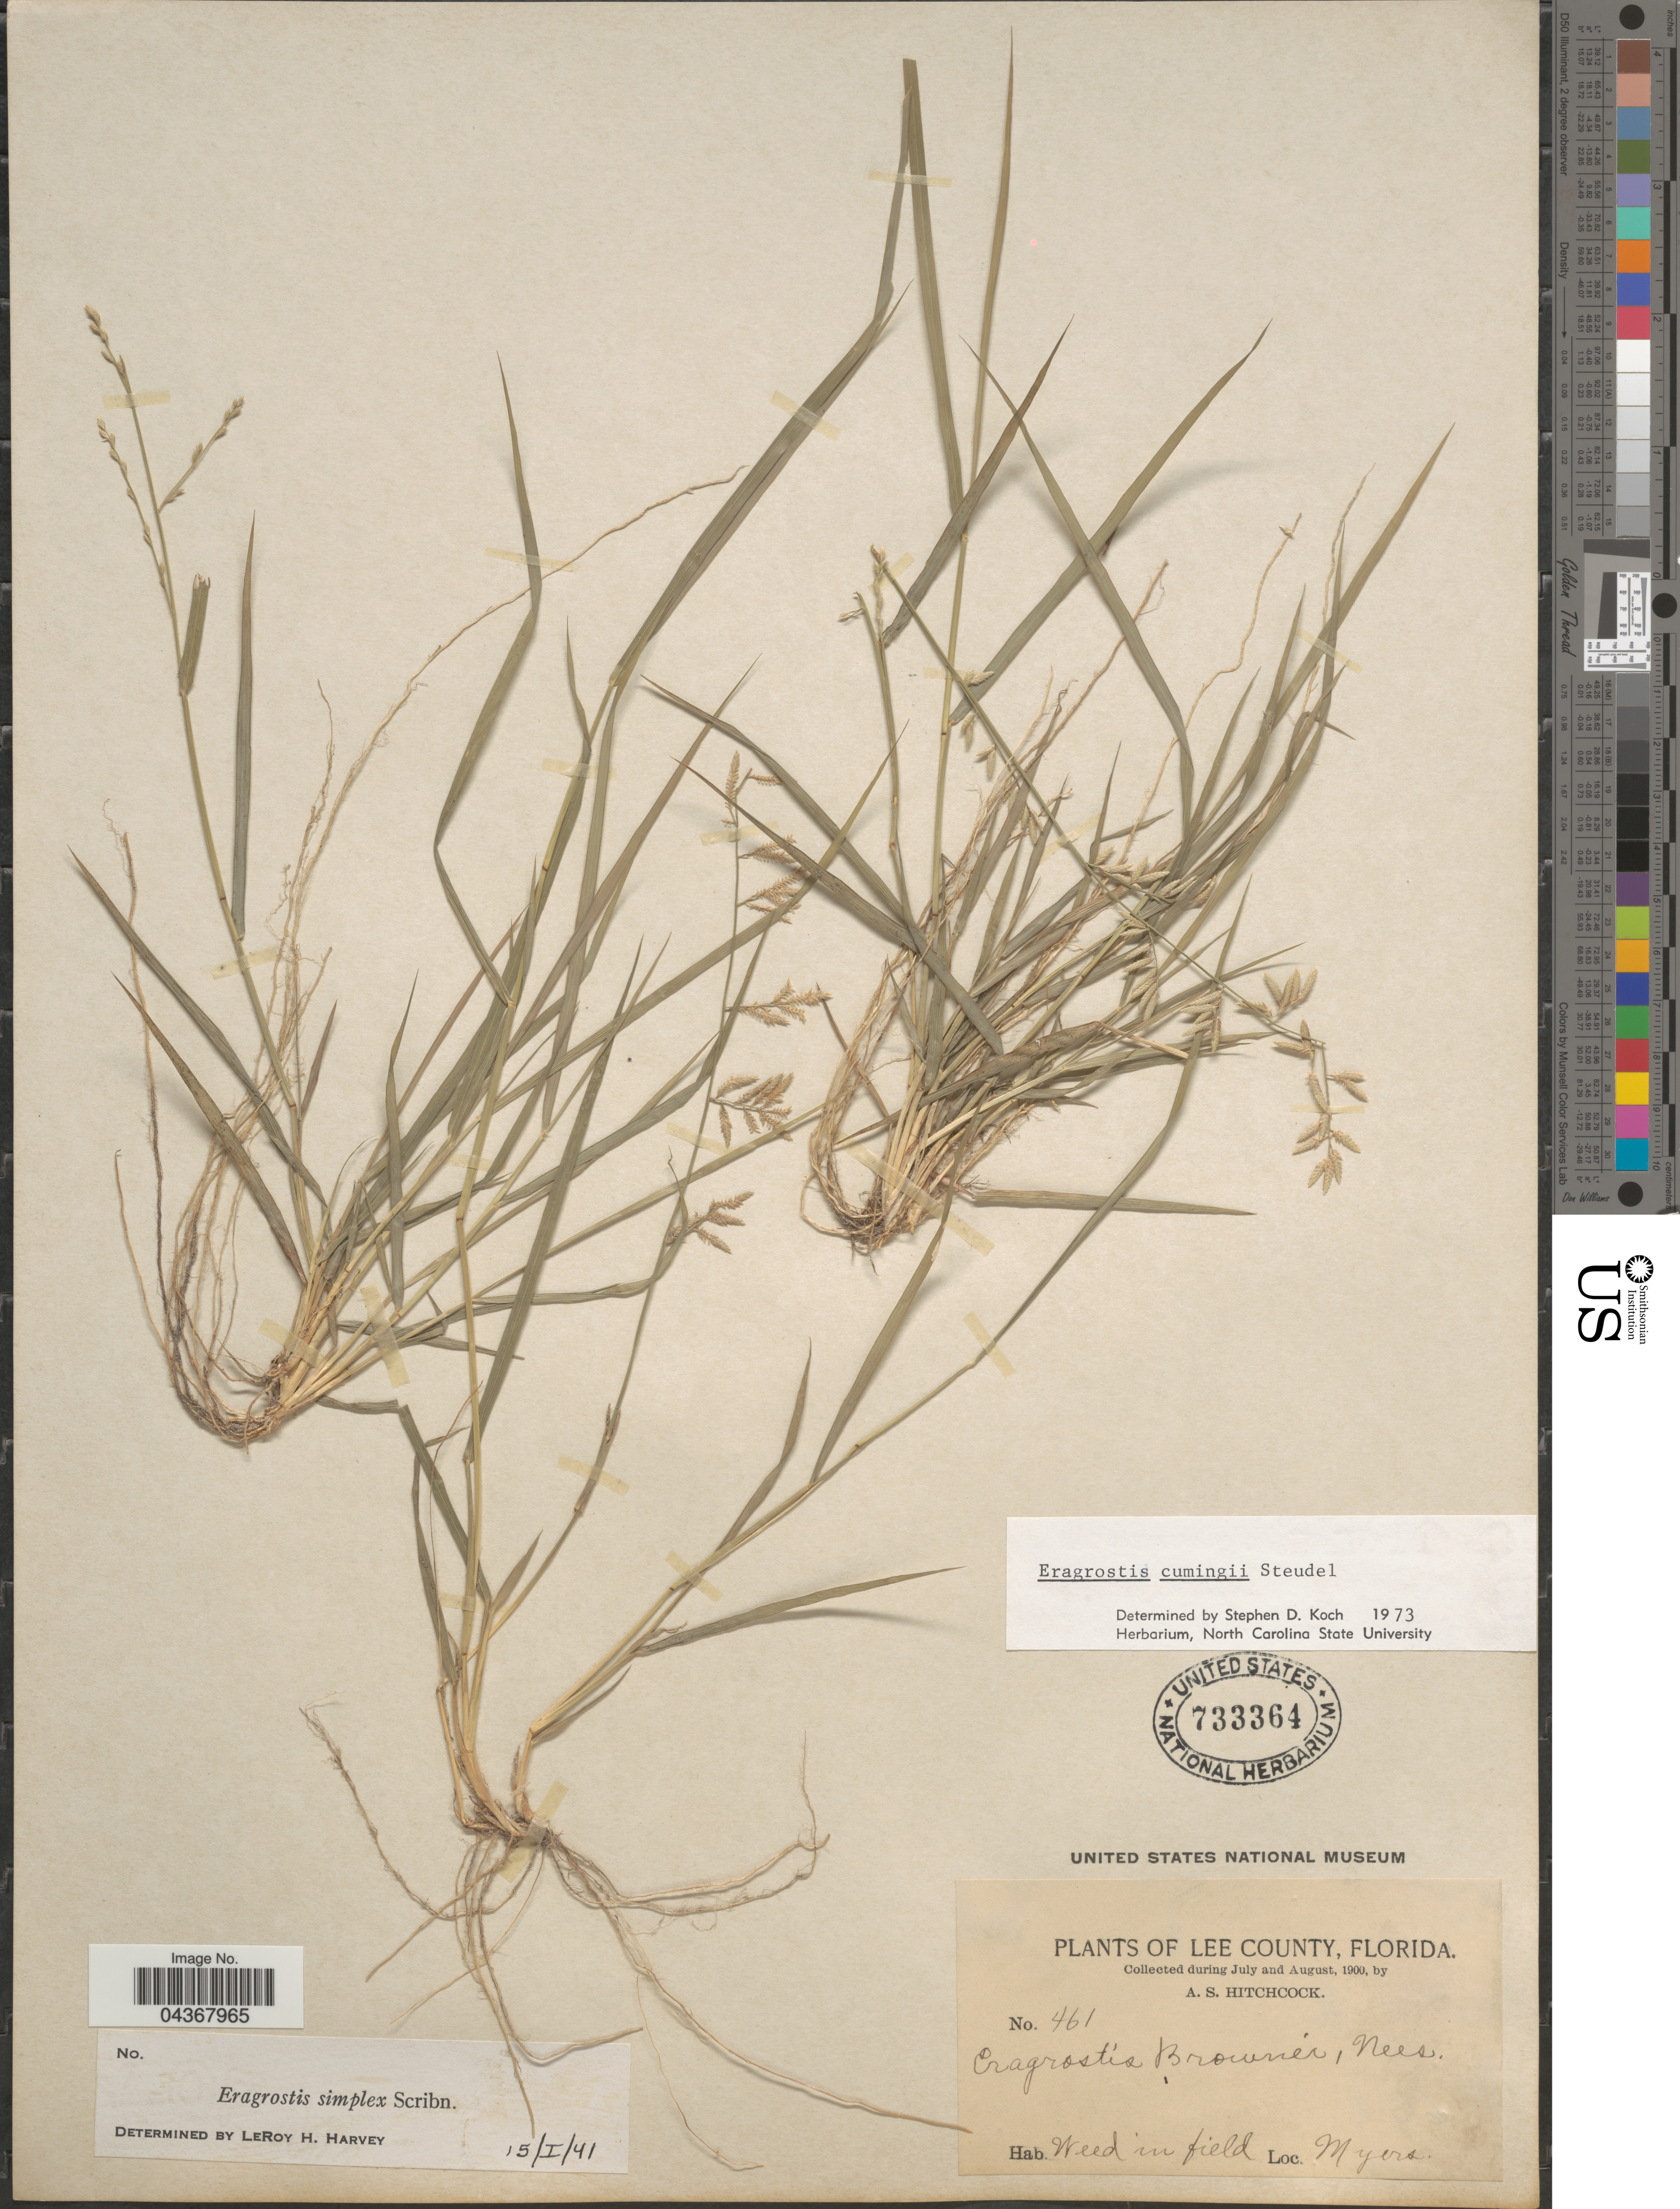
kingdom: Plantae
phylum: Tracheophyta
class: Liliopsida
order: Poales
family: Poaceae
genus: Eragrostis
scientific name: Eragrostis cumingii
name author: Steud.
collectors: A. S. Hitchcock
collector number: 461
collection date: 1900-07/1900-08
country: United States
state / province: Florida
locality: Lee County. Myers.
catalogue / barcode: US 733364